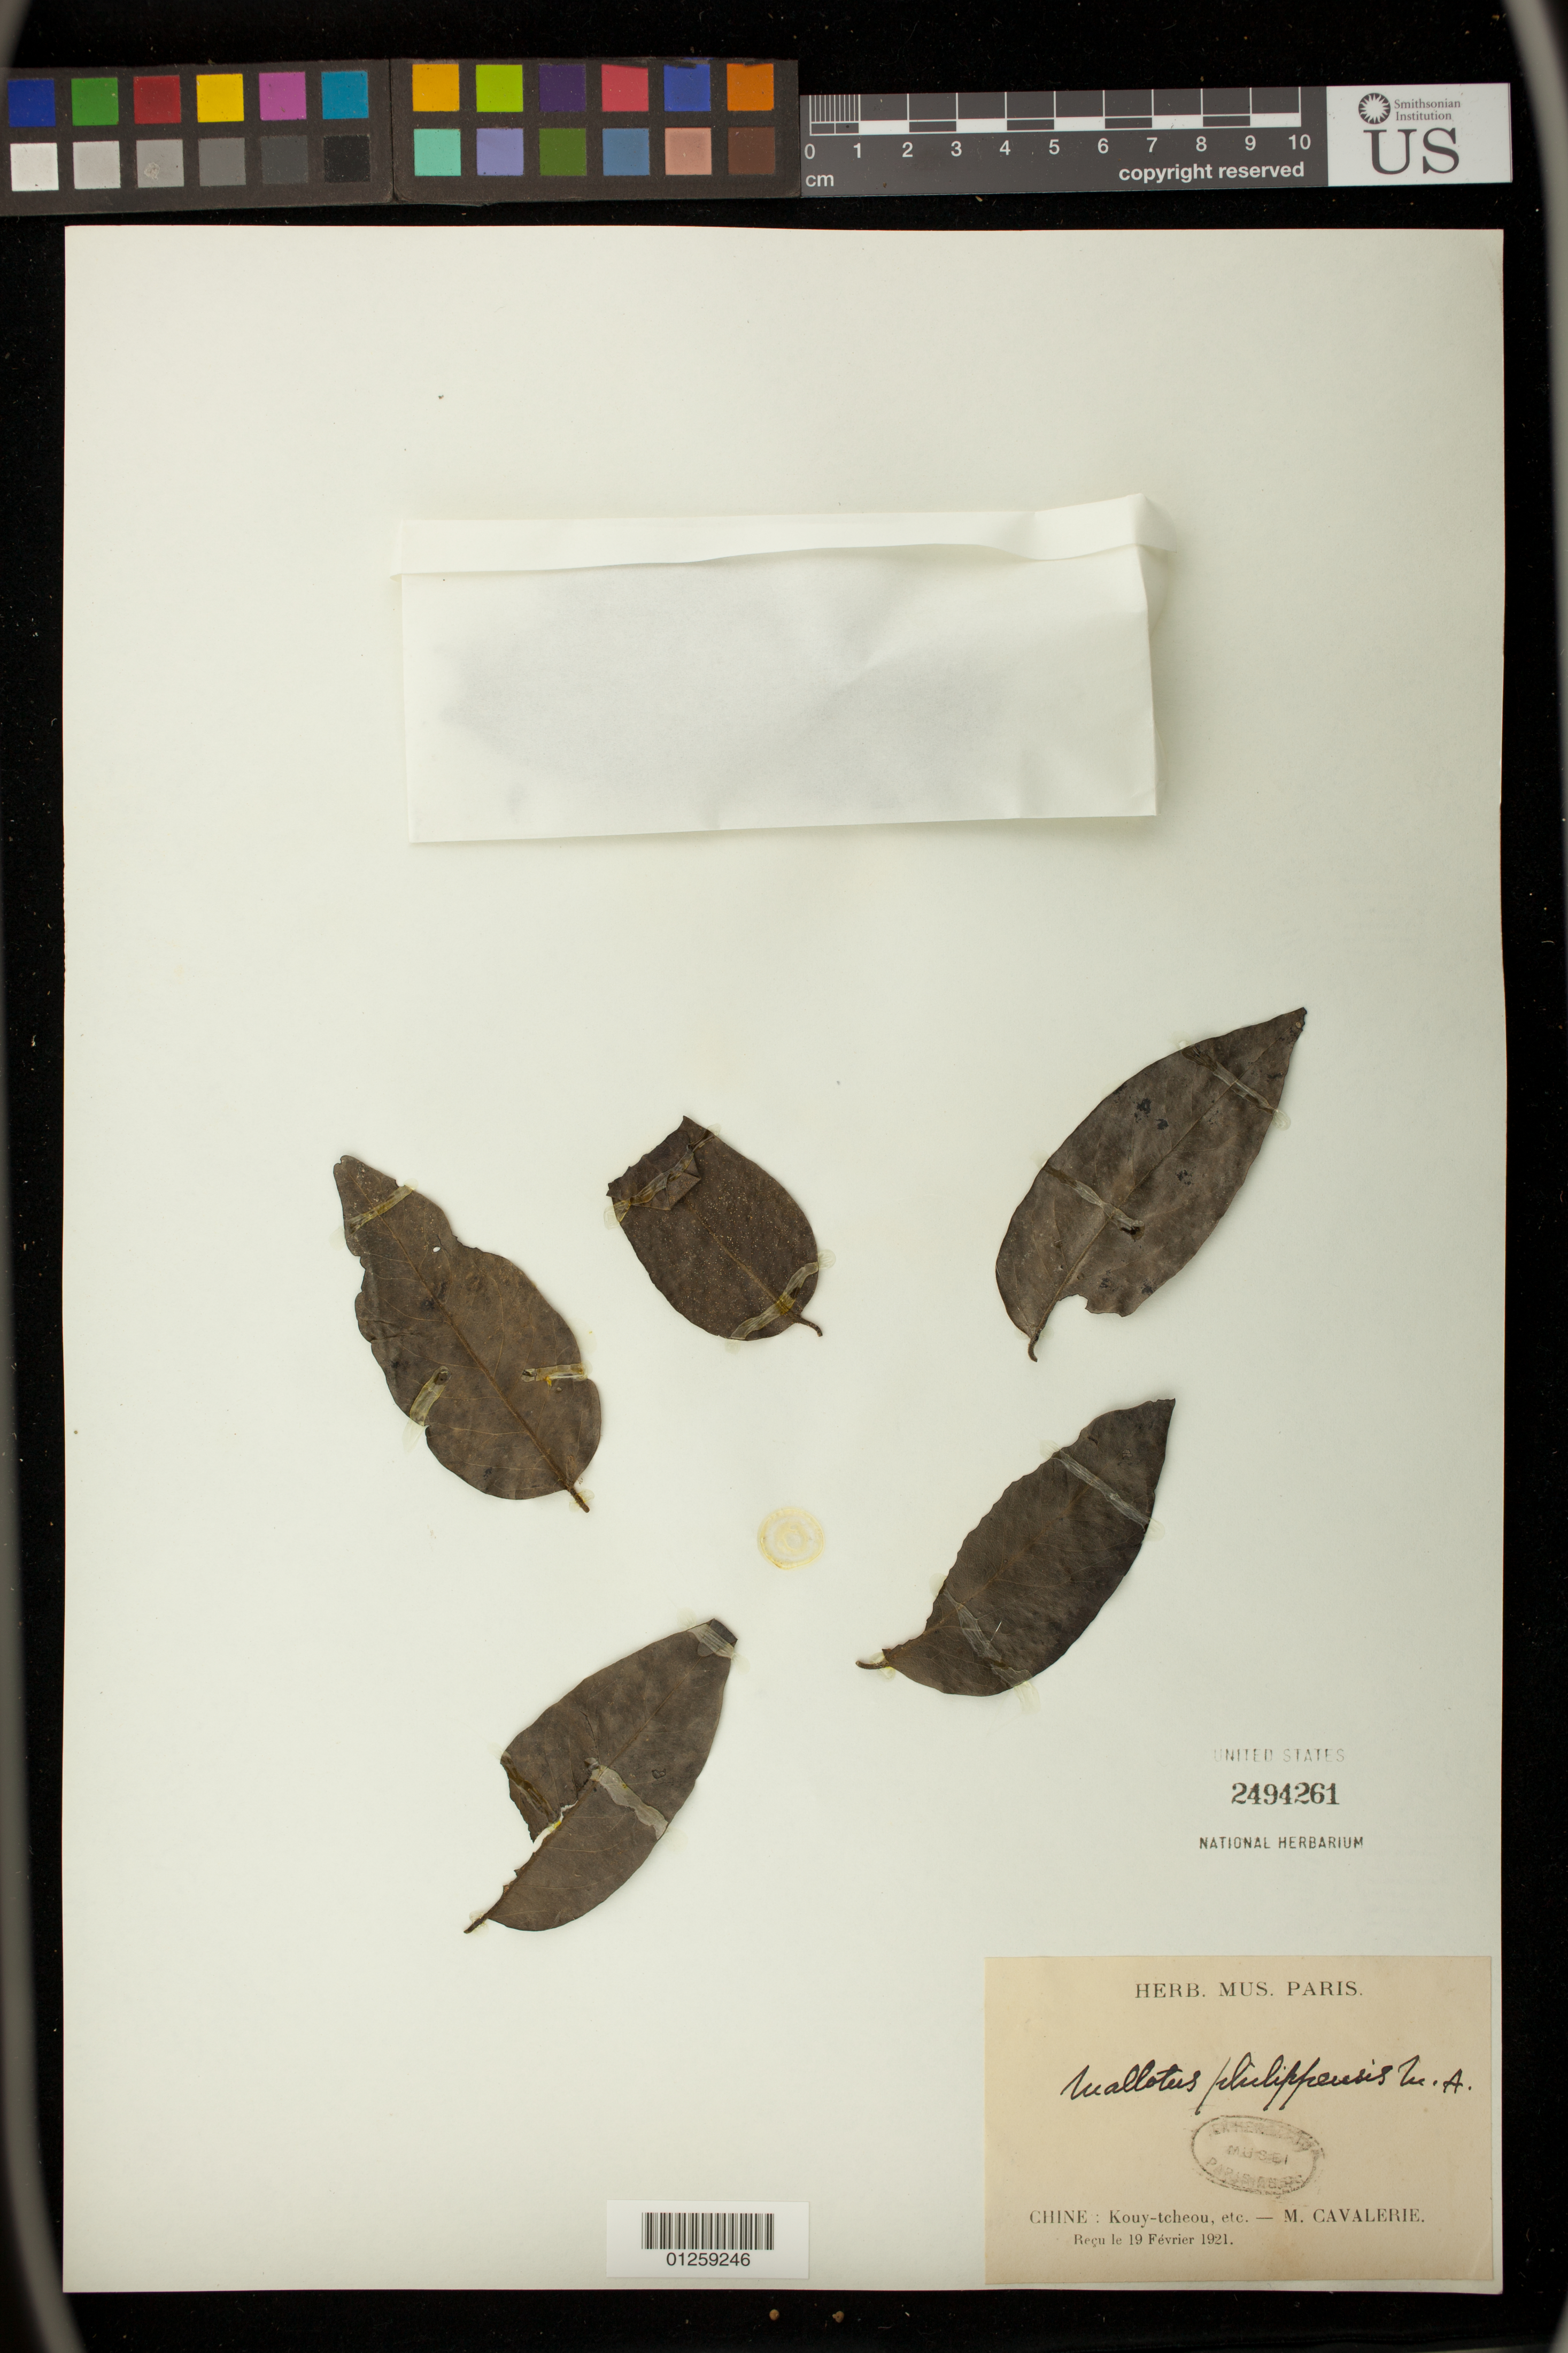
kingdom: Plantae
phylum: Tracheophyta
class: Magnoliopsida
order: Malpighiales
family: Euphorbiaceae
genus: Mallotus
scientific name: Mallotus philippensis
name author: (Lam.) Müll. Arg.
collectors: M. Cavalerie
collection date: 1921-02-19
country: China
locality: Kouy-tcheou, etc.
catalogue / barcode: US 2494261